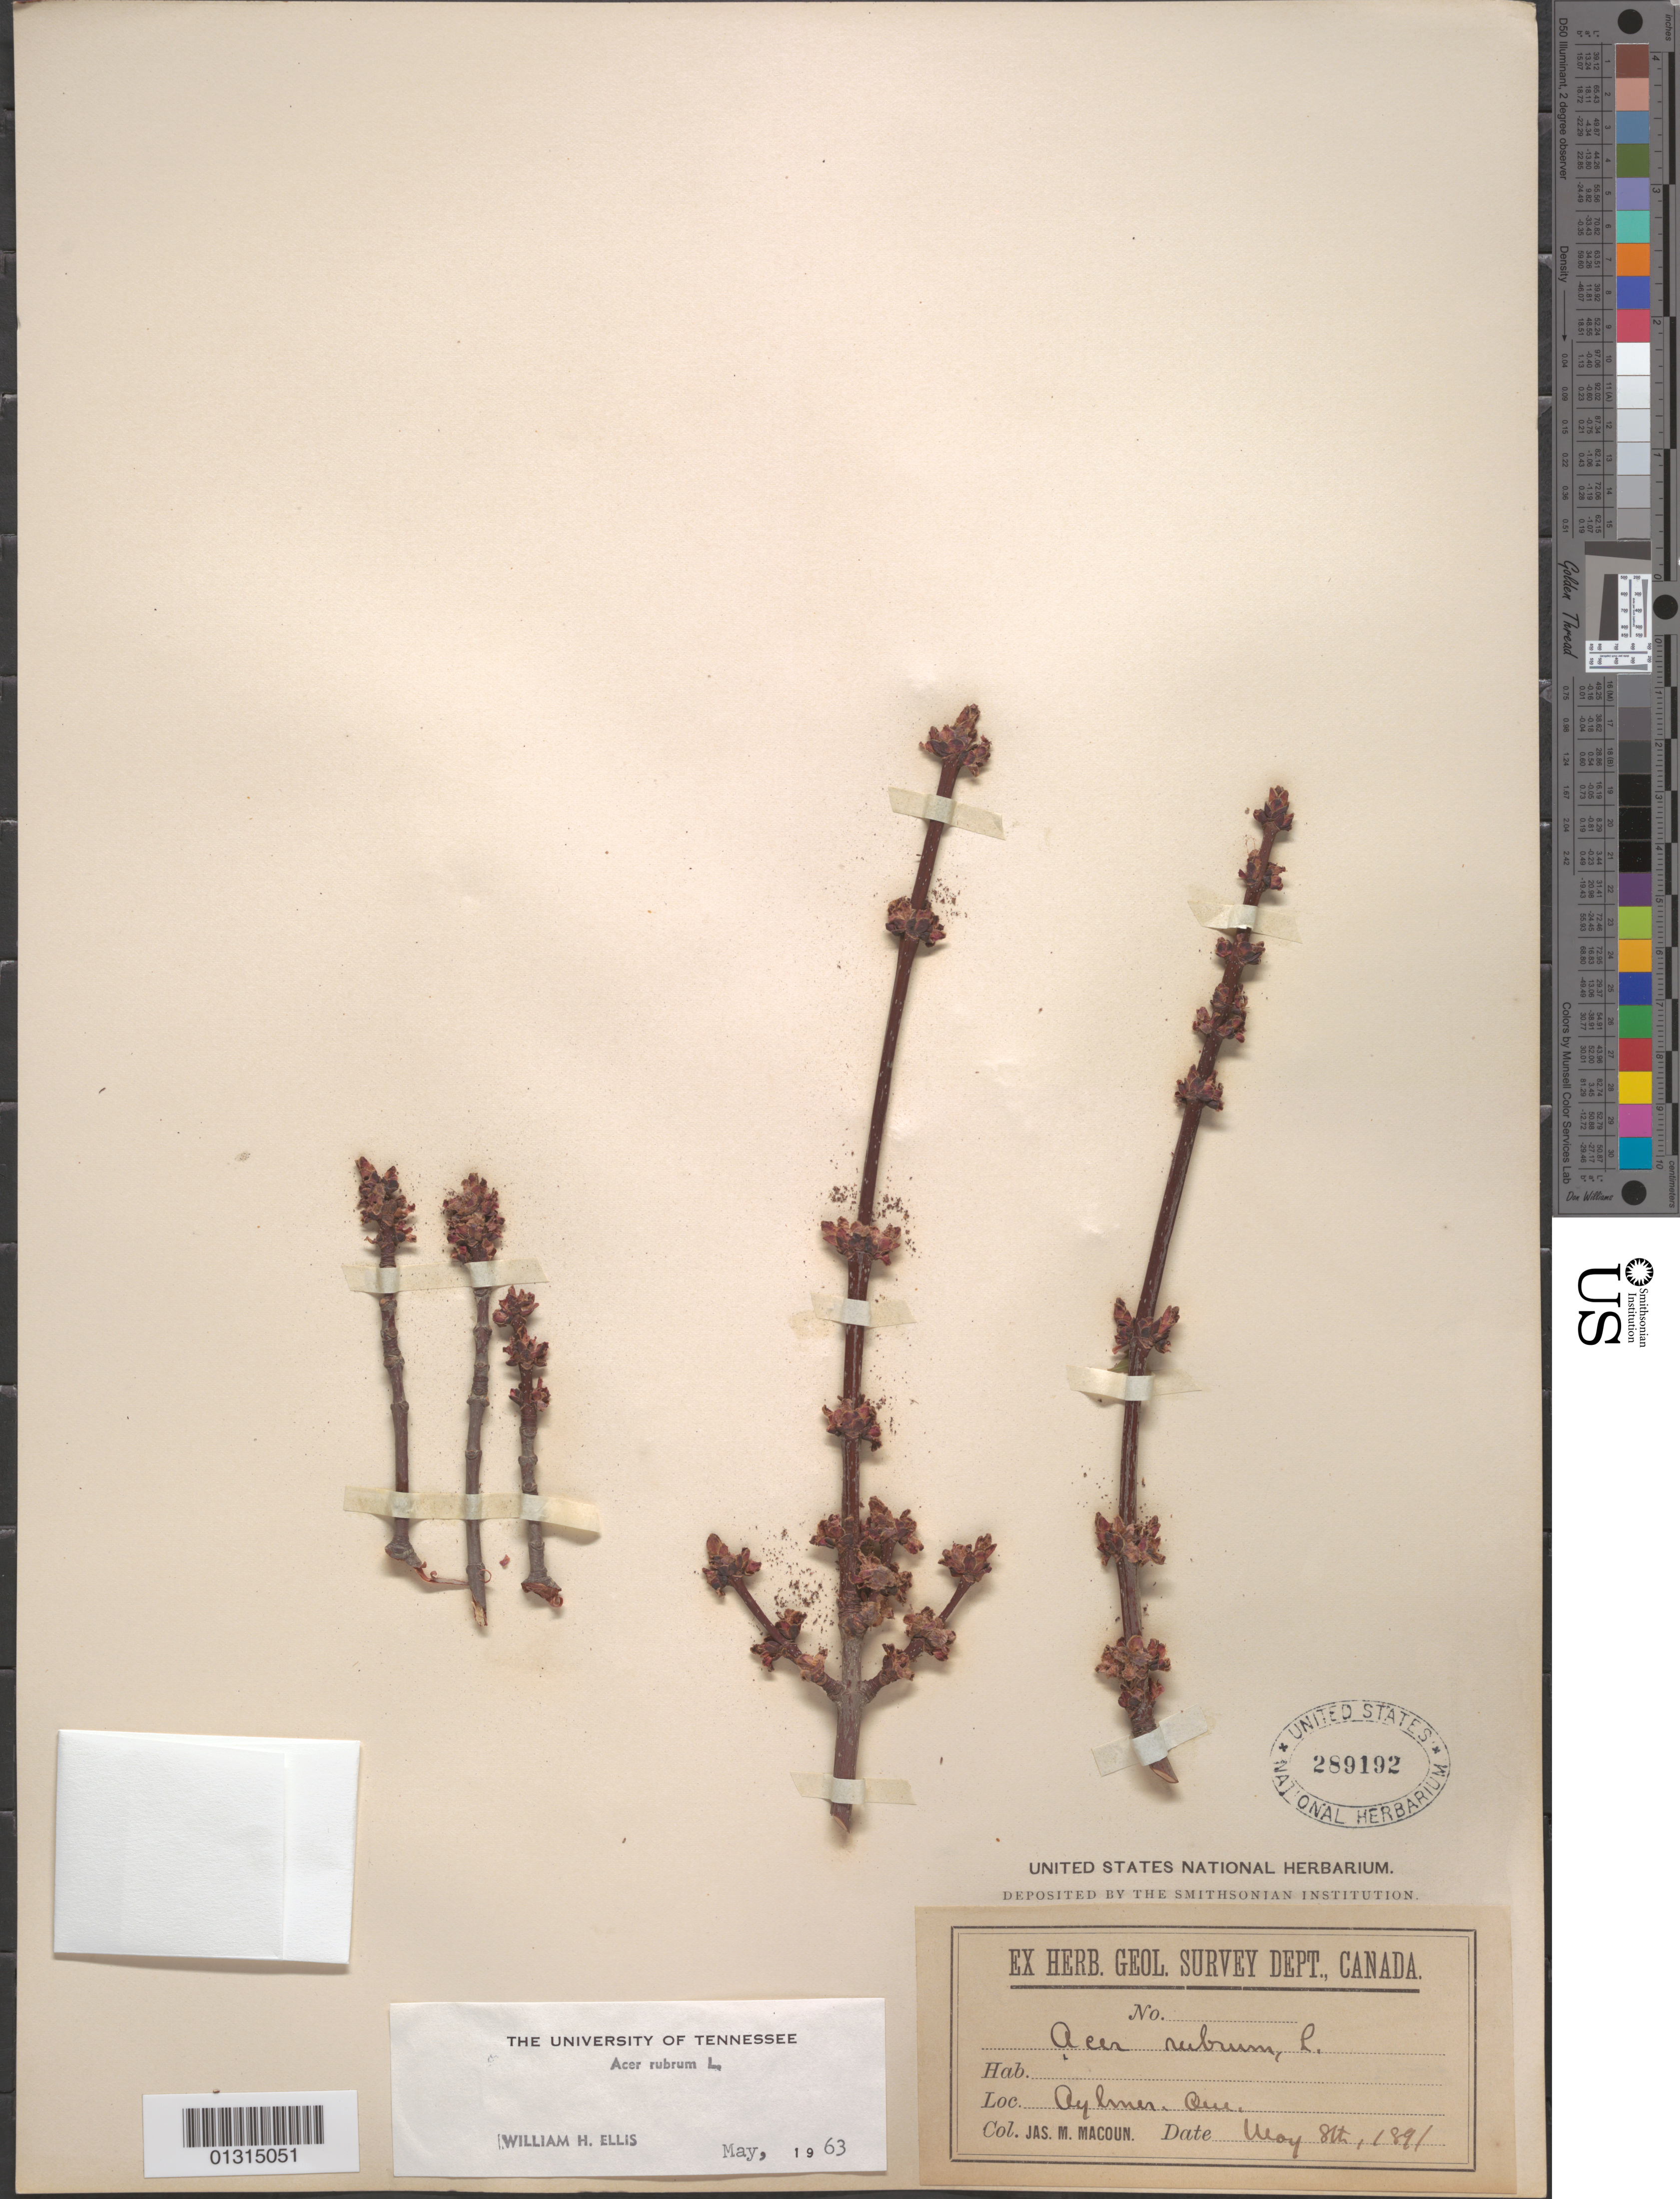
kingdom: Plantae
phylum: Tracheophyta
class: Magnoliopsida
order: Sapindales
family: Sapindaceae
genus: Acer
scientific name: Acer rubrum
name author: L.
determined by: Ellis, W. H.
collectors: J. M. Macoun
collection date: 1891-05-08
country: Canada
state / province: Quebec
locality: Aylmer [Gatineau]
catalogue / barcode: US 289192